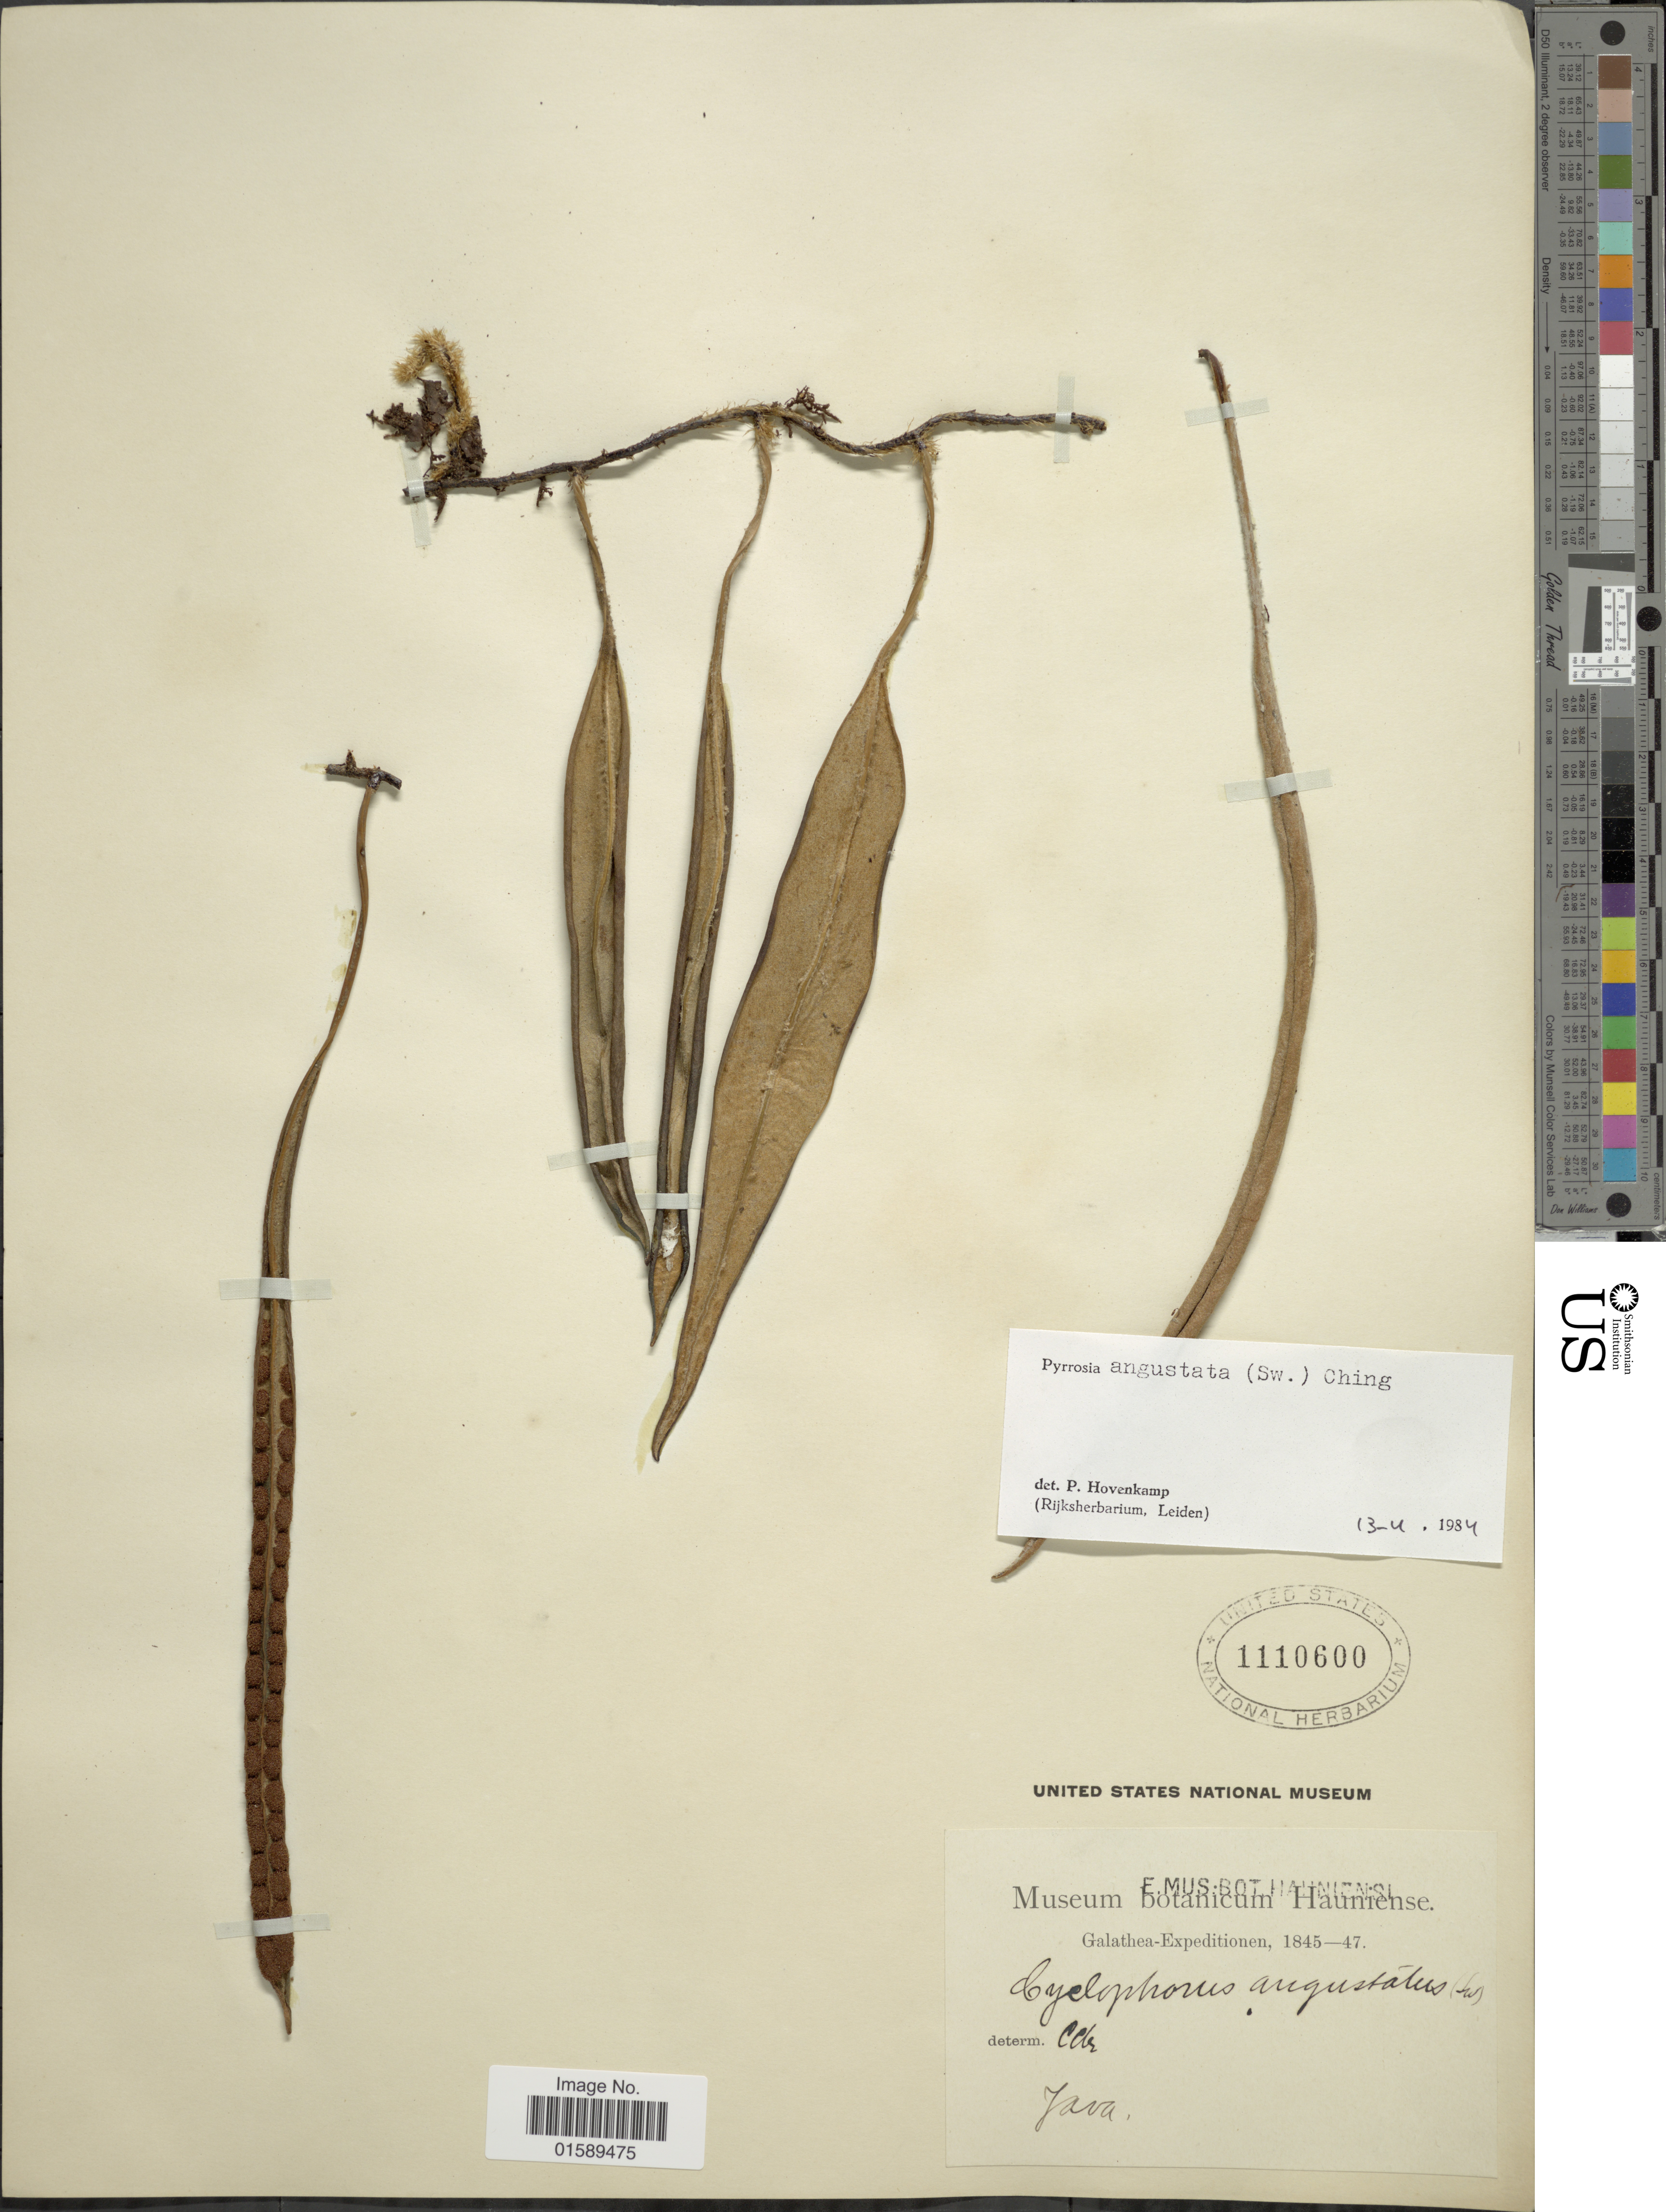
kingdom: Plantae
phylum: Tracheophyta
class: Polypodiopsida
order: Polypodiales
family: Polypodiaceae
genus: Pyrrosia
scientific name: Pyrrosia angustata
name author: (Sw.) Ching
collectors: Galathea Expedition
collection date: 1845/1847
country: Indonesia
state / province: Java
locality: Java.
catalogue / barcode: US 1110600